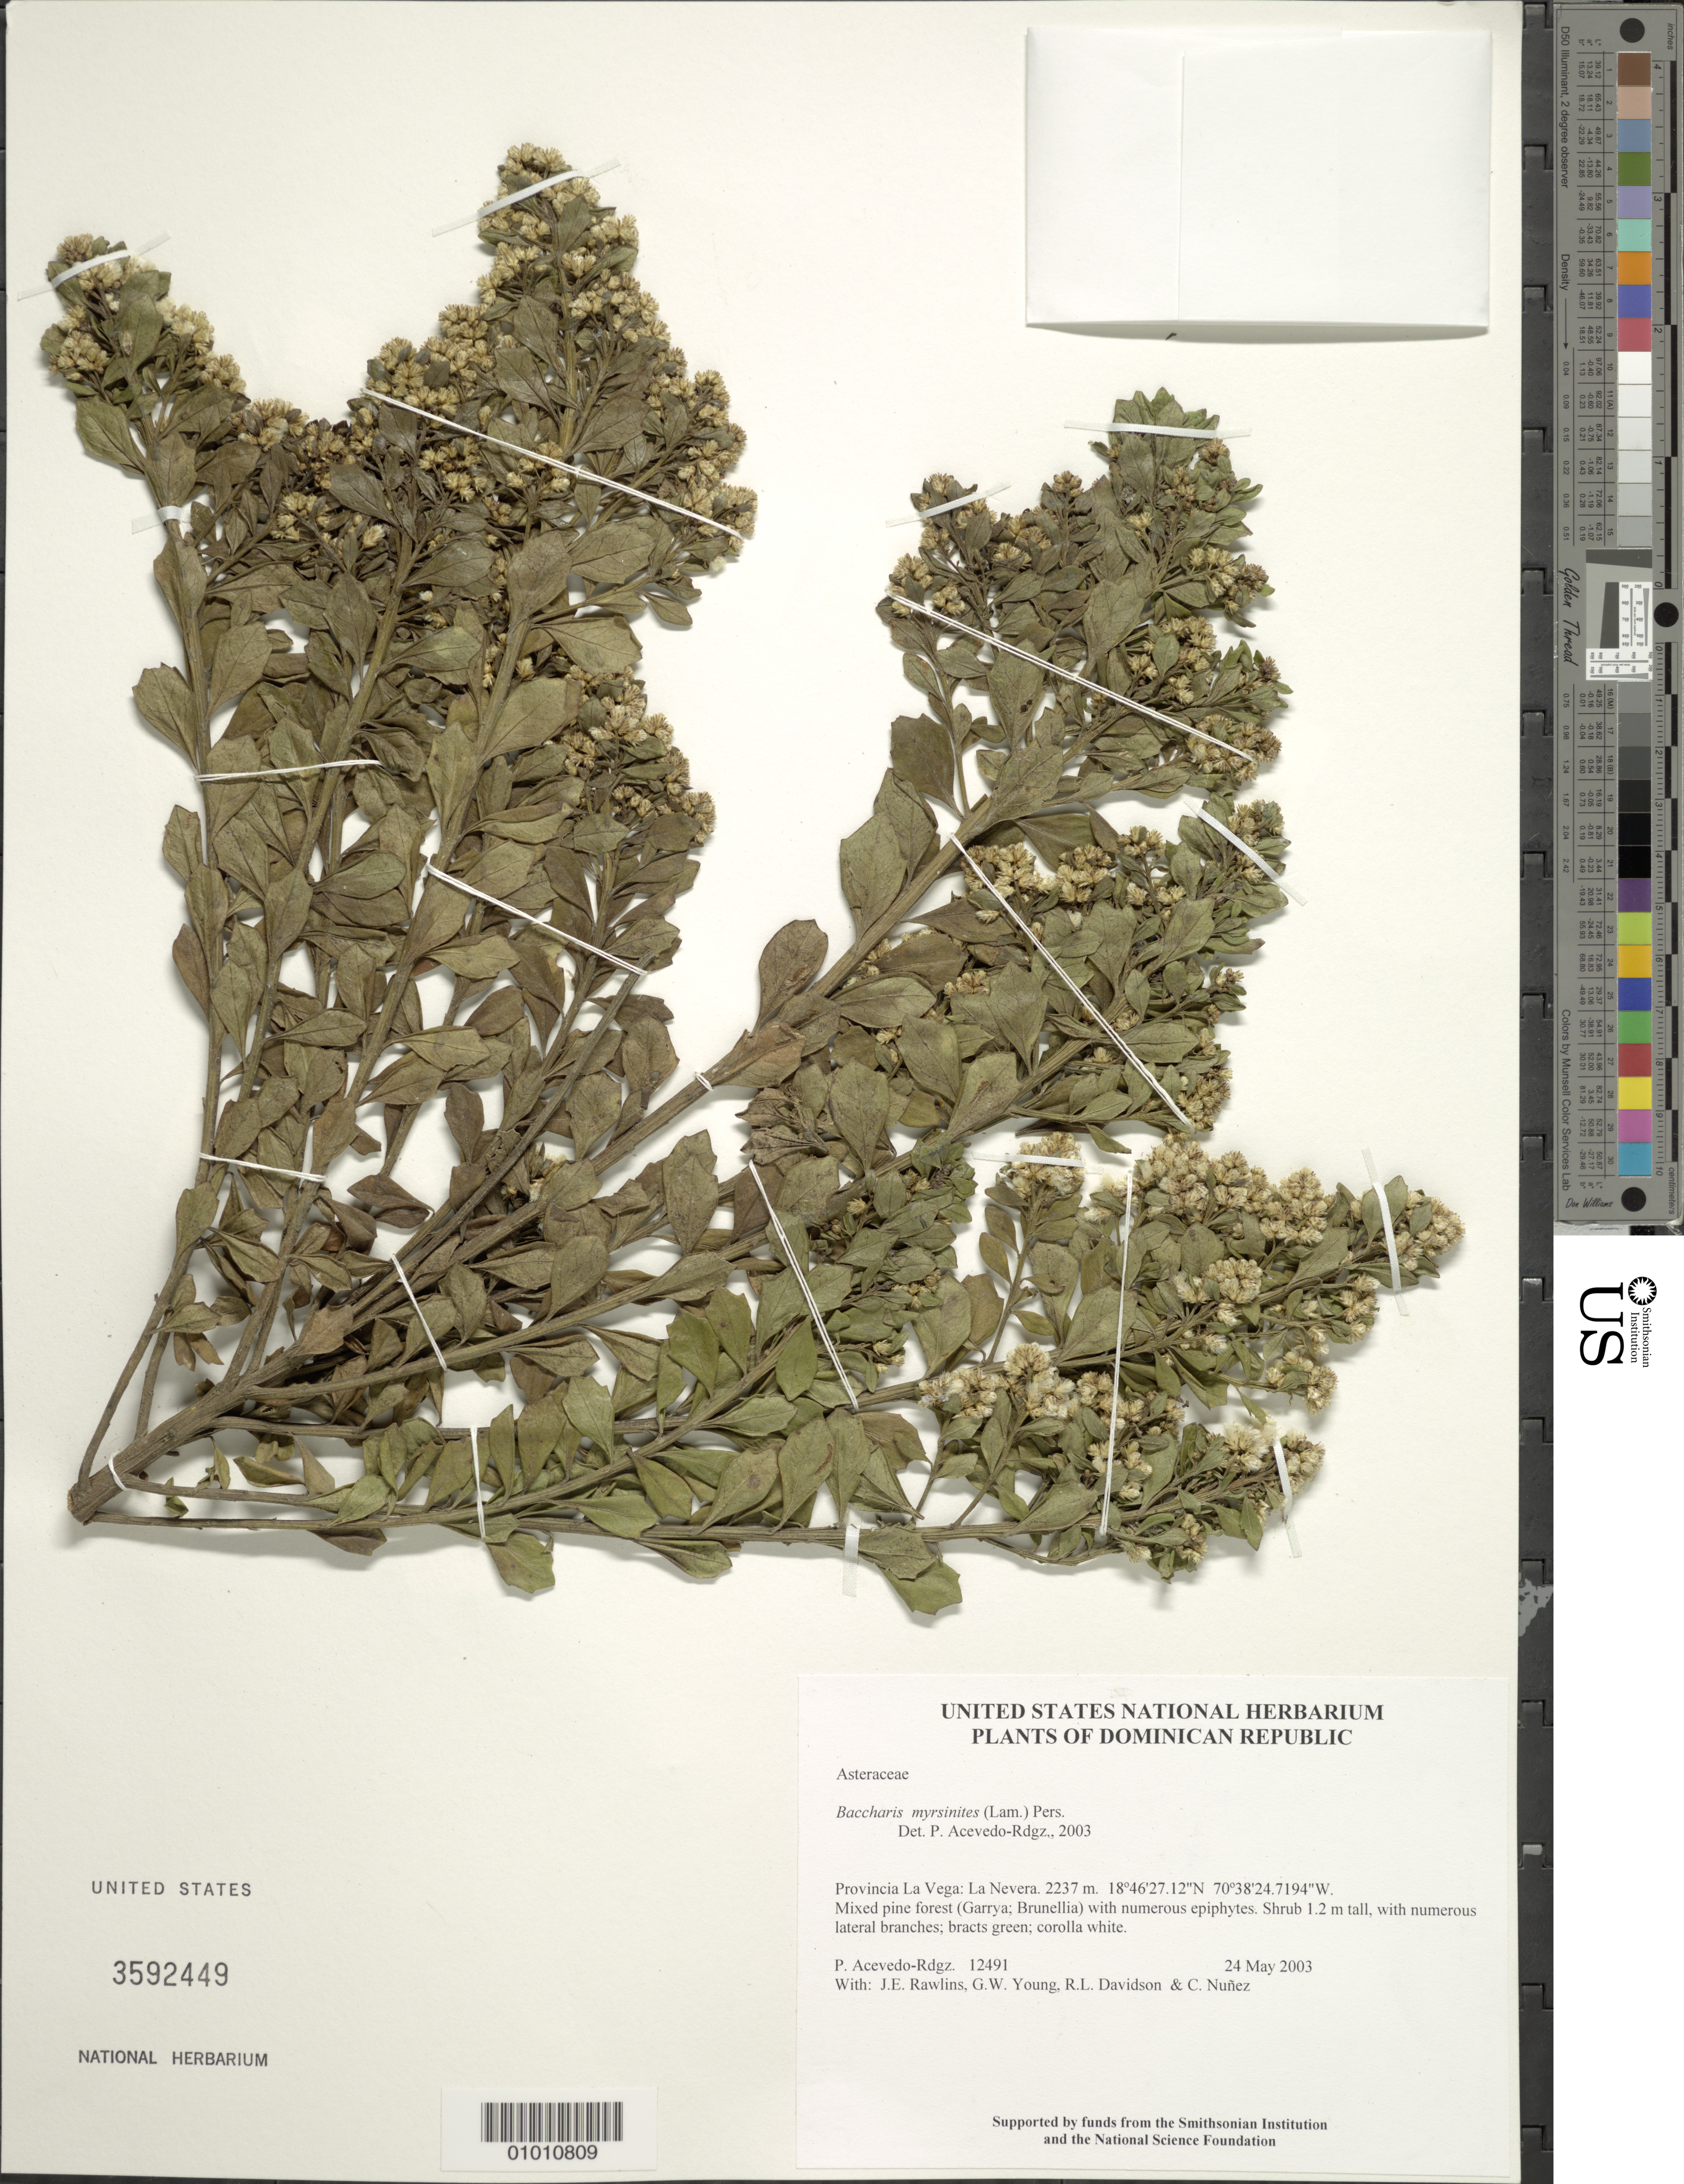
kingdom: Plantae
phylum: Tracheophyta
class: Magnoliopsida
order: Asterales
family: Asteraceae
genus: Baccharis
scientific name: Baccharis myrsinites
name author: Pers.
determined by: Acevedo-Rodríguez, P., (BOT), Smithsonian Institution - National Museum of Natural History (UNITED STATES)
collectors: P. Acevedo-Rodr., J. Rawlins, G. Young, R. Davidson & C. Nunez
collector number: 12491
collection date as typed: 24 May 2003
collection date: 2003-05-24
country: Dominican Republic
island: Hispaniola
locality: Provincia La Vega: La Nevera.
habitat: Mixed pine forest (Garrya; Brunellia) with numerous epiphytes.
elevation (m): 2237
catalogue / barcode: US 3592449